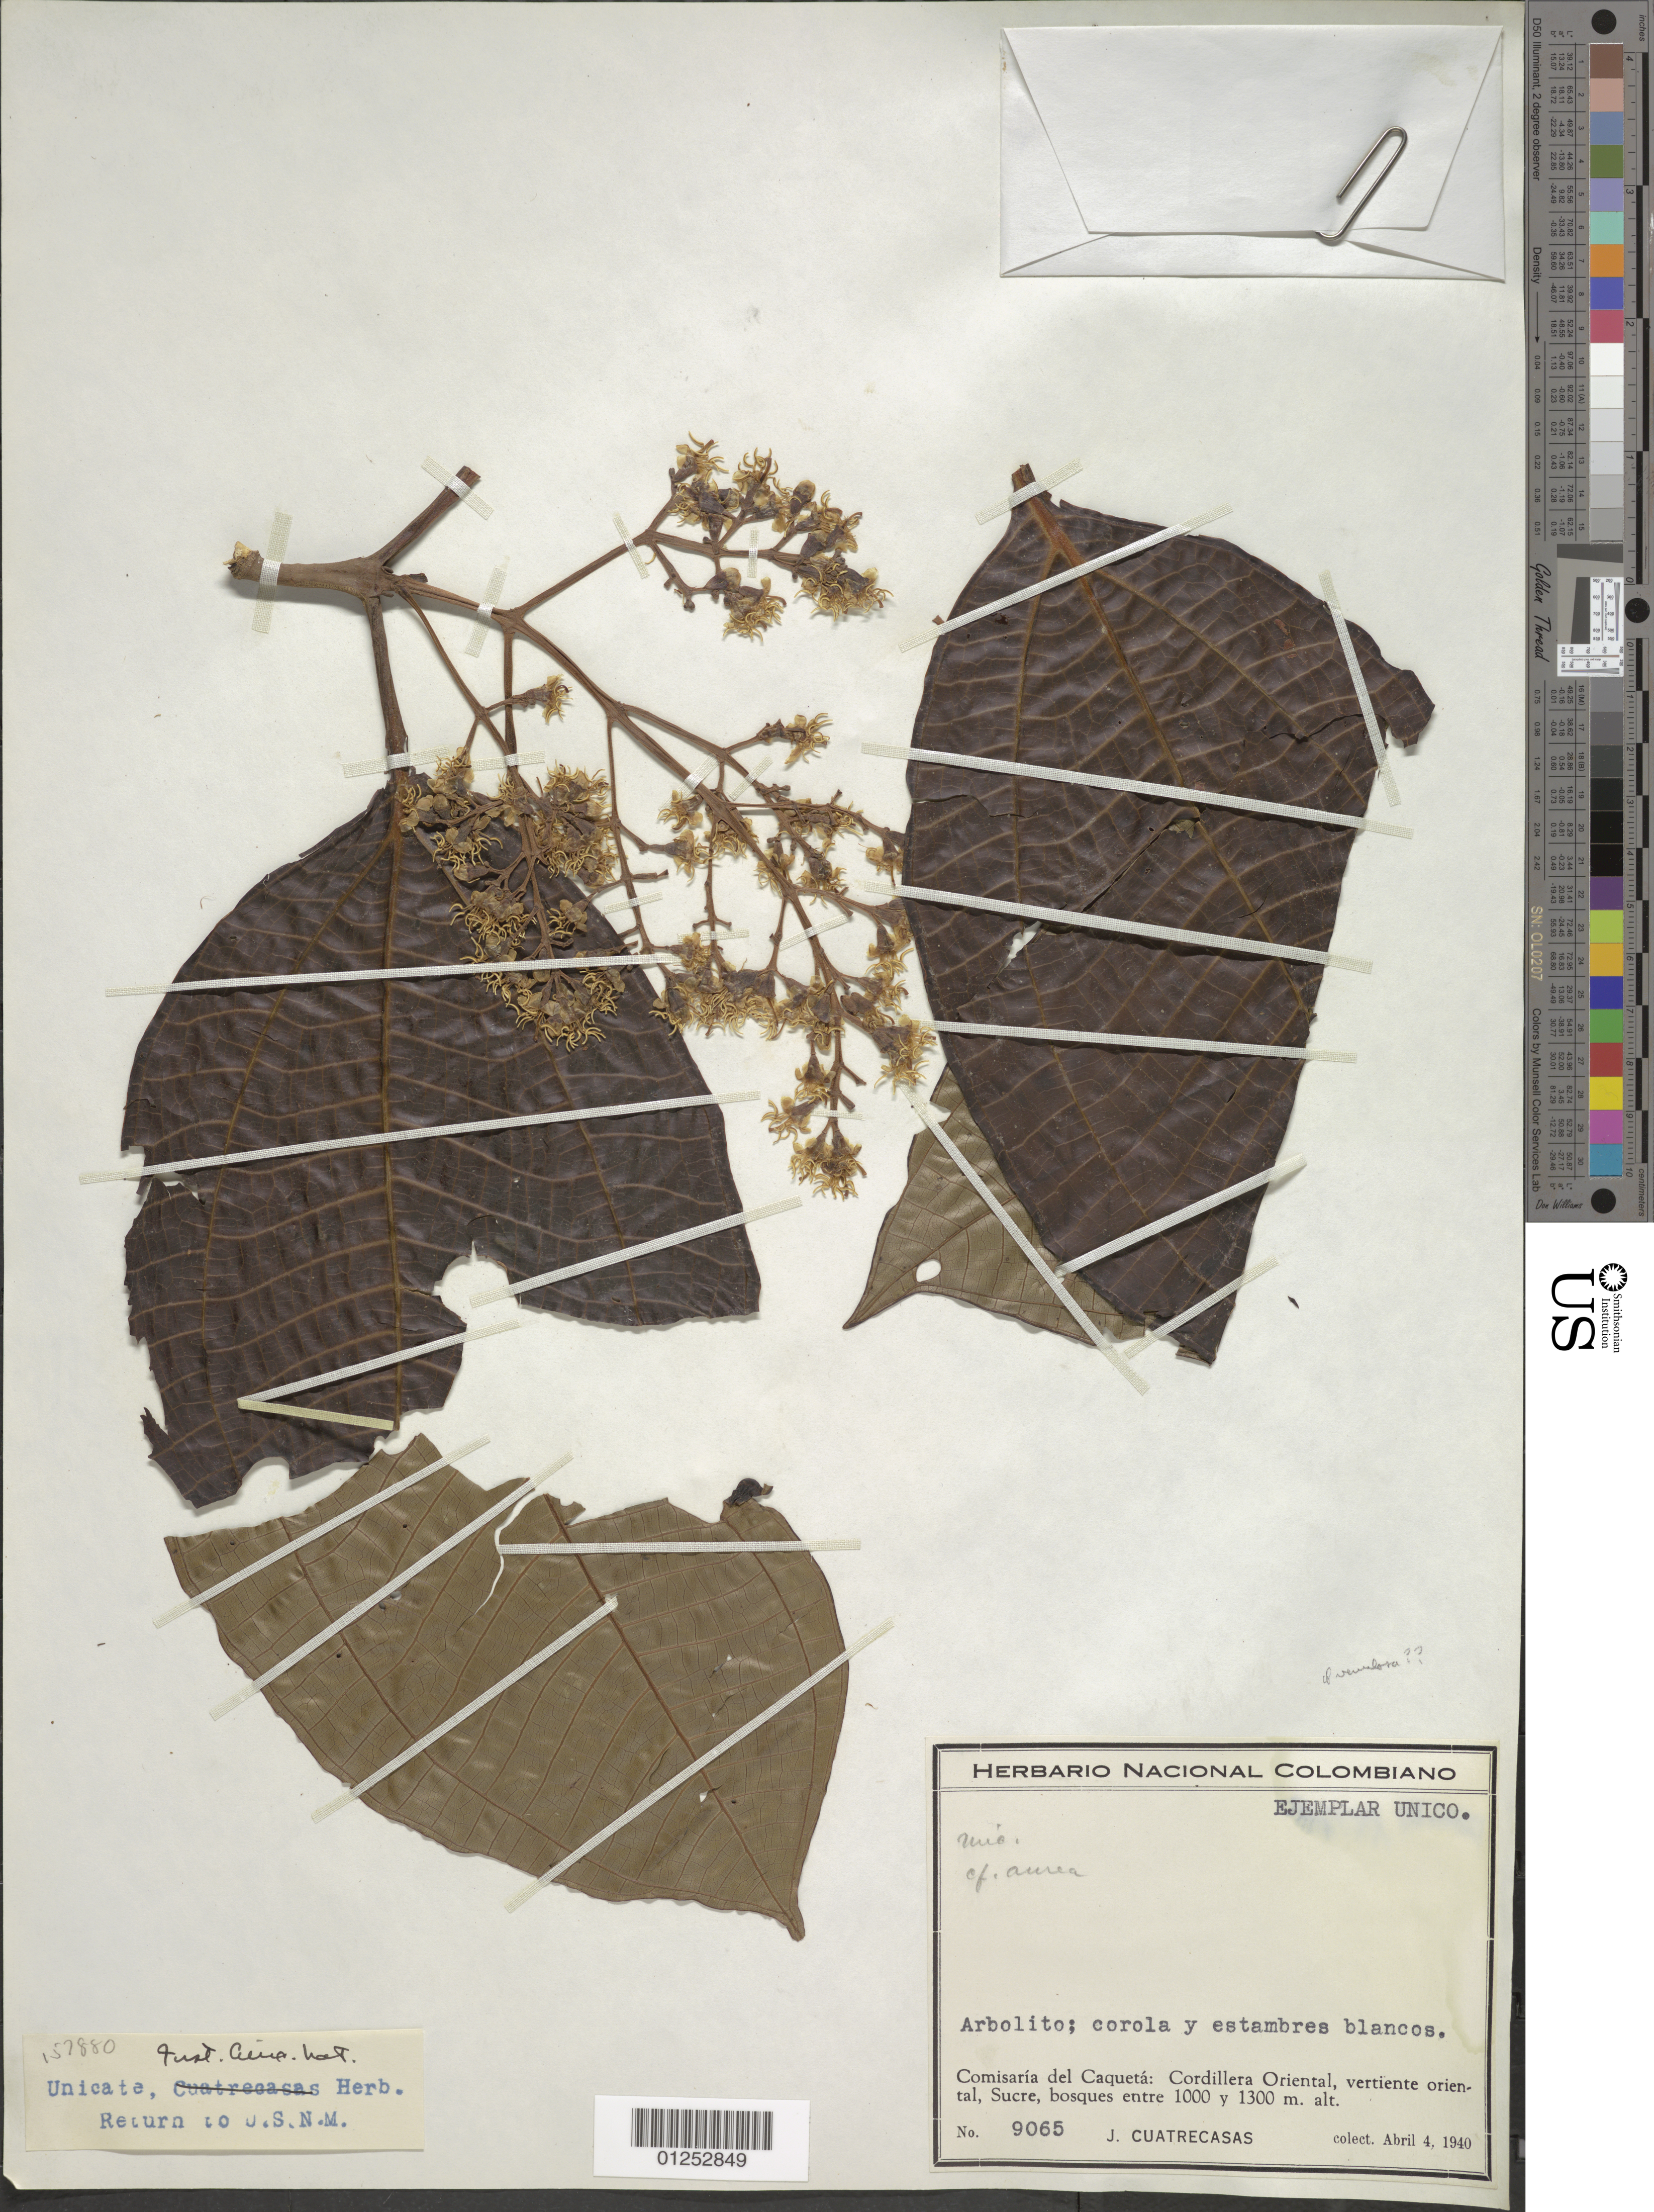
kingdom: Plantae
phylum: Tracheophyta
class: Magnoliopsida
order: Myrtales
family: Melastomataceae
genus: Miconia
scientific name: Miconia sp.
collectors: J. Cuatrecasas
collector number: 9065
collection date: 1940-04-04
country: Colombia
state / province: Caquetá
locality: Comisaría del Caquetá: Cordillera Oriental, vertiente oriental, Sucre.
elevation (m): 1000